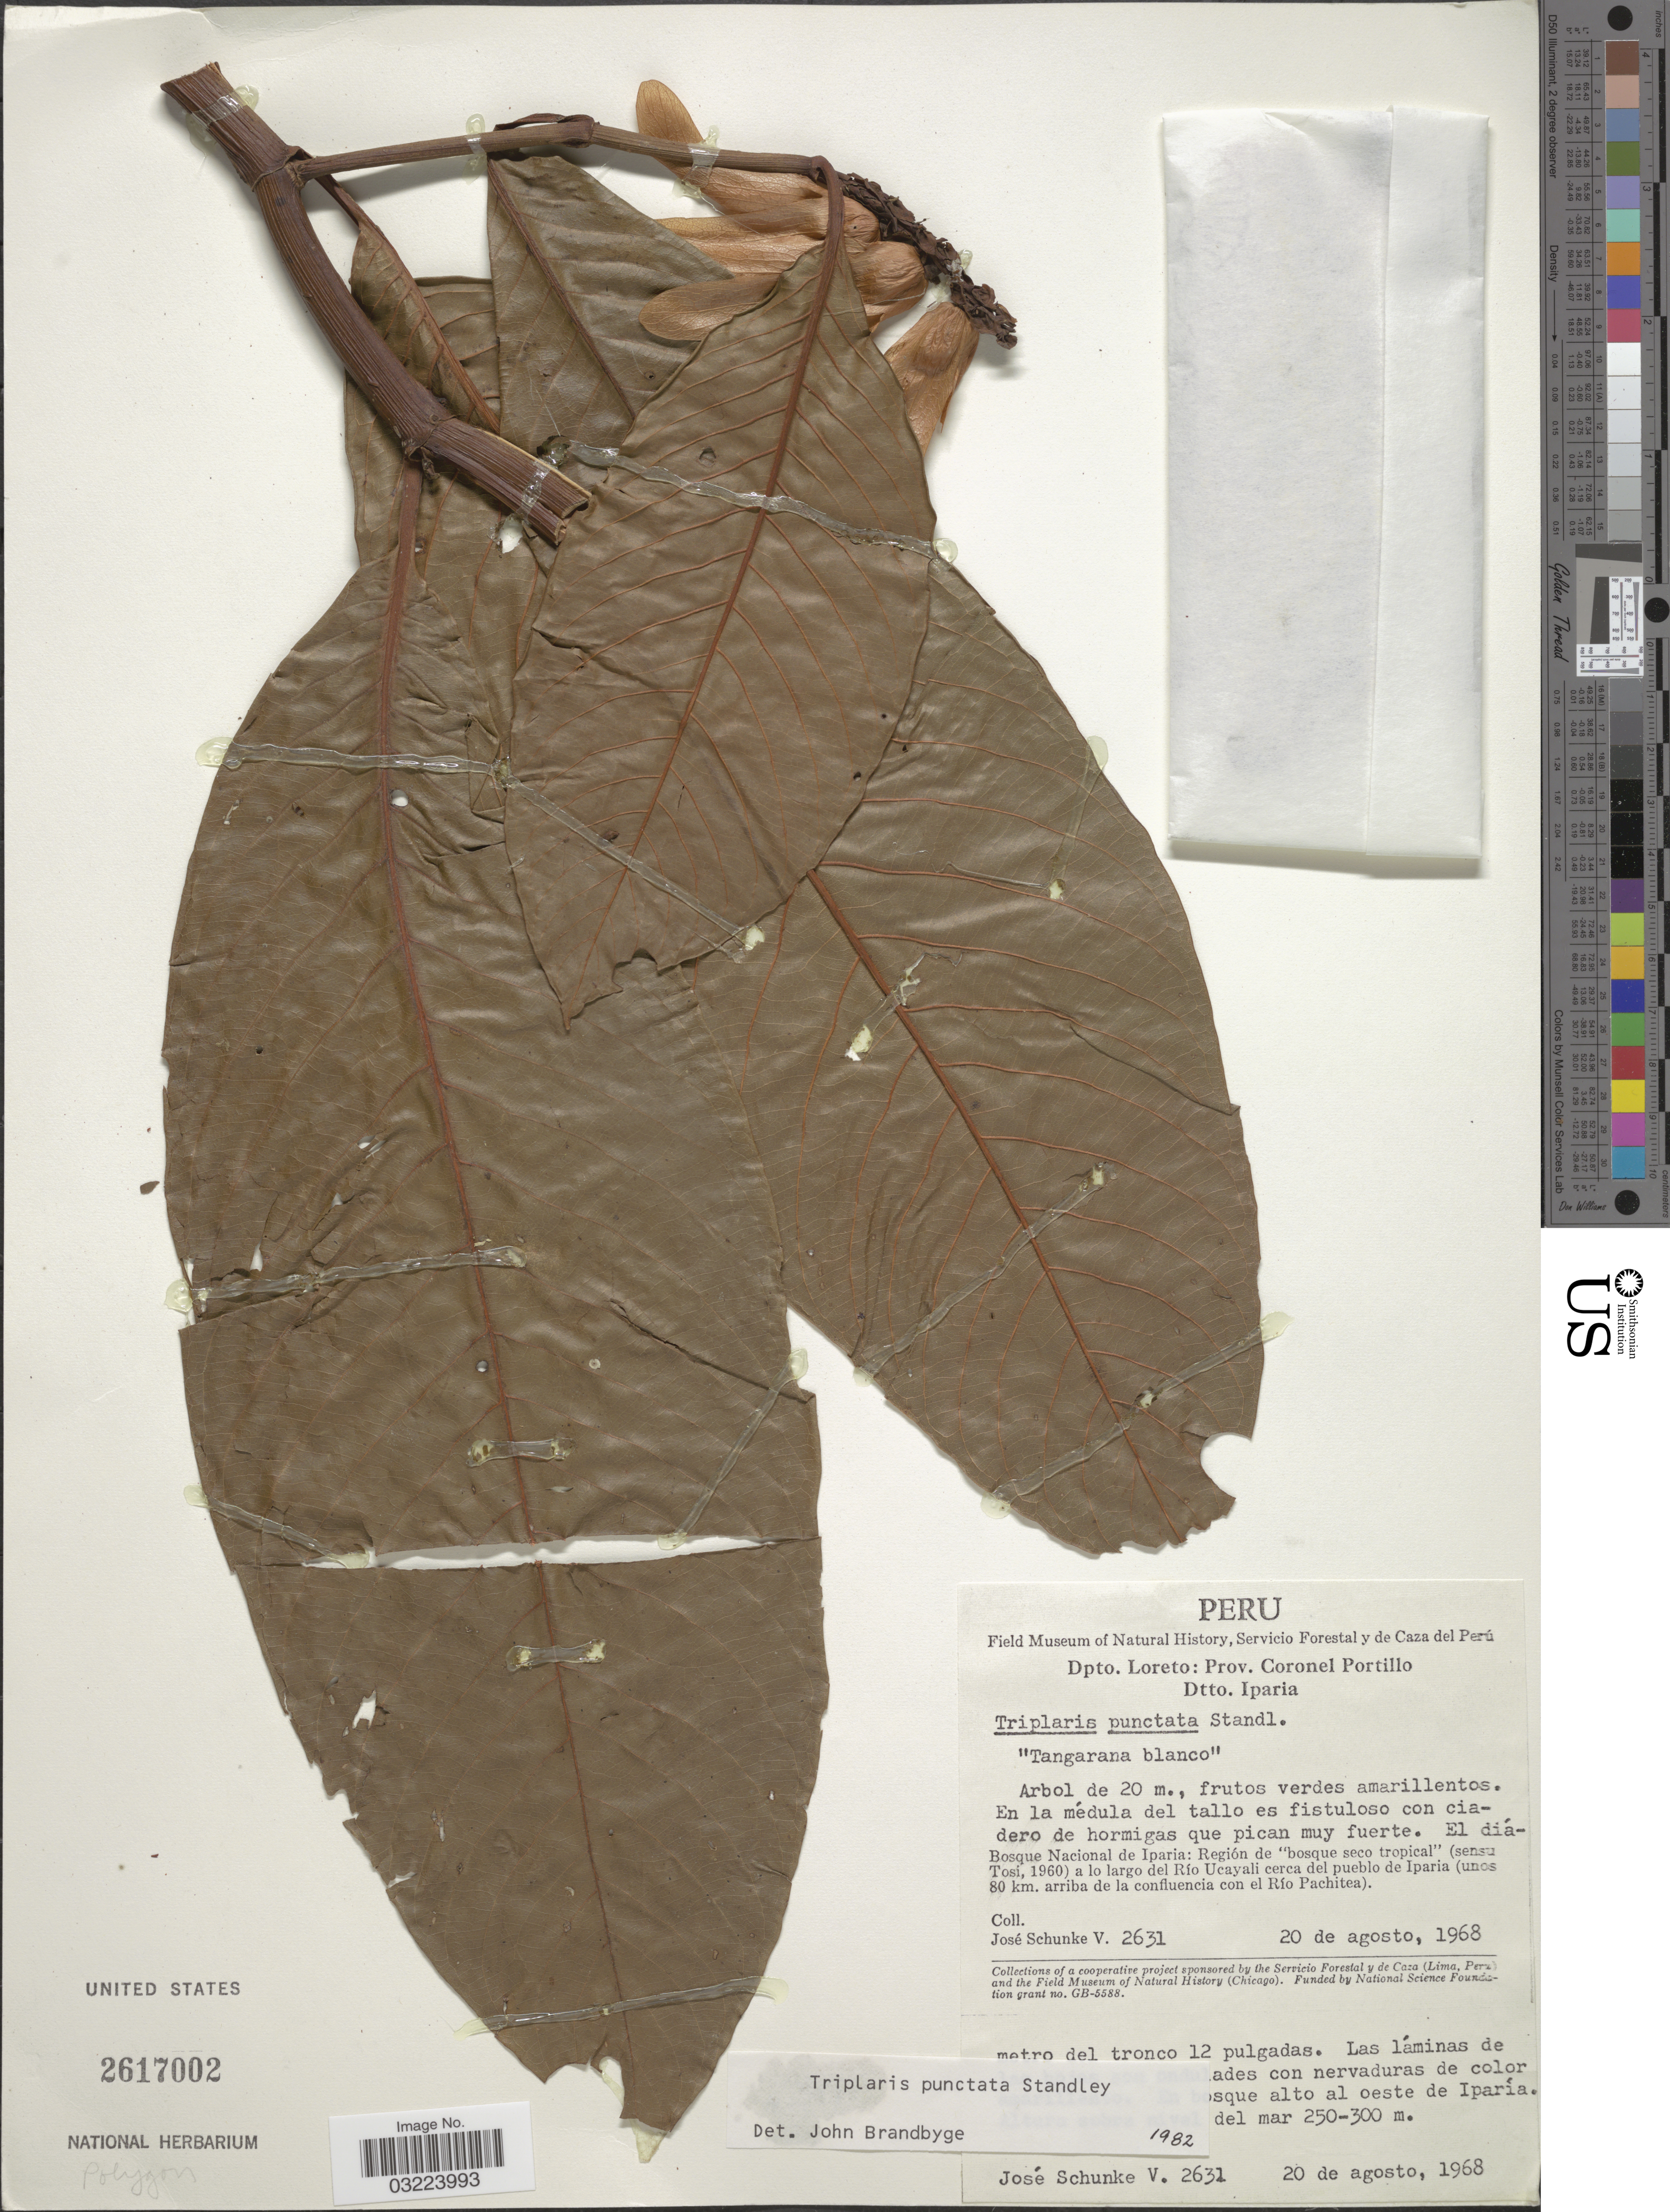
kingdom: Plantae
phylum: Tracheophyta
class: Magnoliopsida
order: Caryophyllales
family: Polygonaceae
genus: Triplaris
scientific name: Triplaris punctata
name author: Standl. ex J.F. Macbr.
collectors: J. Schunke Vigo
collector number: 2631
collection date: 1968-08-20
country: Peru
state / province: Loreto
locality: Dpto. Loreto: Prov. Coronel Portillo. Dtto. Iparia. Bosque Nacional de Iparia: Región de "bosque seco tropical" (sensu Tosi, 1960) a lo largo del Río Ucayali cerca del pueblo de Iparia (unos 80 km. arriba de la confluencia con el Río Pachitea). [illegible text]que alto al oeste de Iparía.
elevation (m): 250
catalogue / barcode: US 2617002